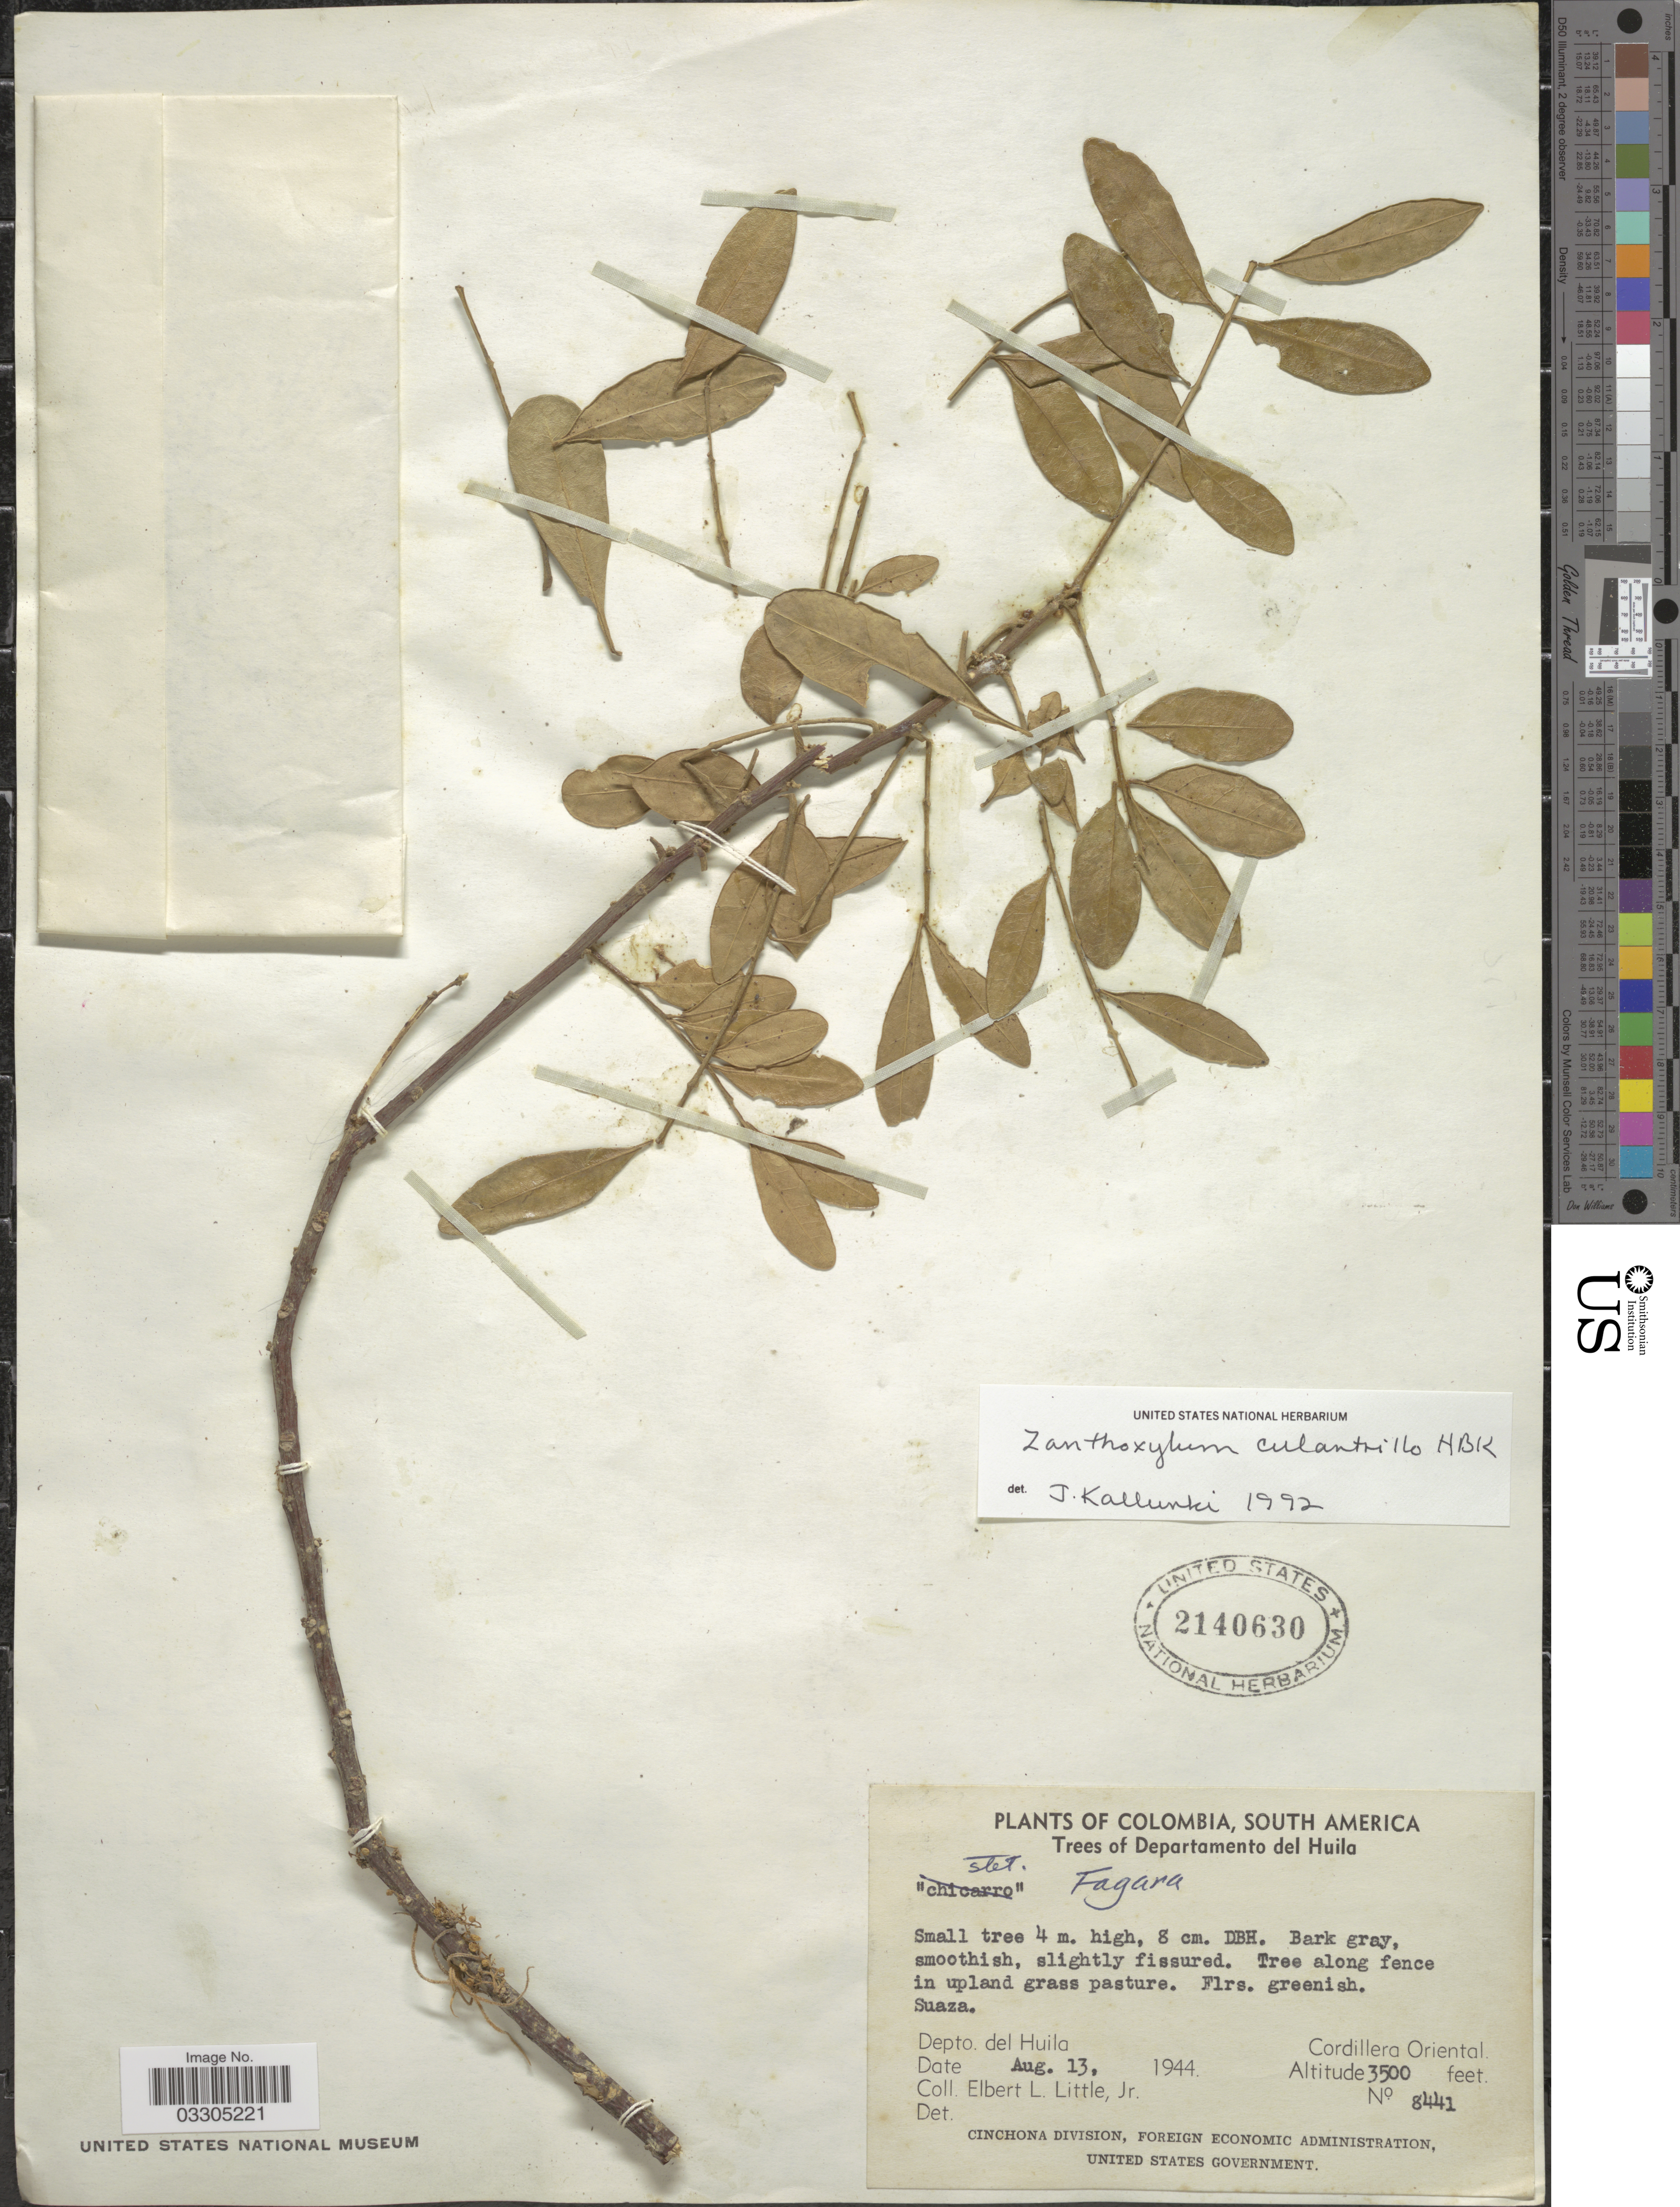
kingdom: Plantae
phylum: Tracheophyta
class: Magnoliopsida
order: Sapindales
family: Meliaceae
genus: Trichilia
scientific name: Trichilia sp.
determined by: Londoño-Echeverri, Y.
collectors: E. L. Little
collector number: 8441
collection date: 1944-08-13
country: Colombia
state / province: Huila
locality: Departamento del Huila, Suaza. Cordillera Oriental.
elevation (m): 1067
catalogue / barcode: US 2140630